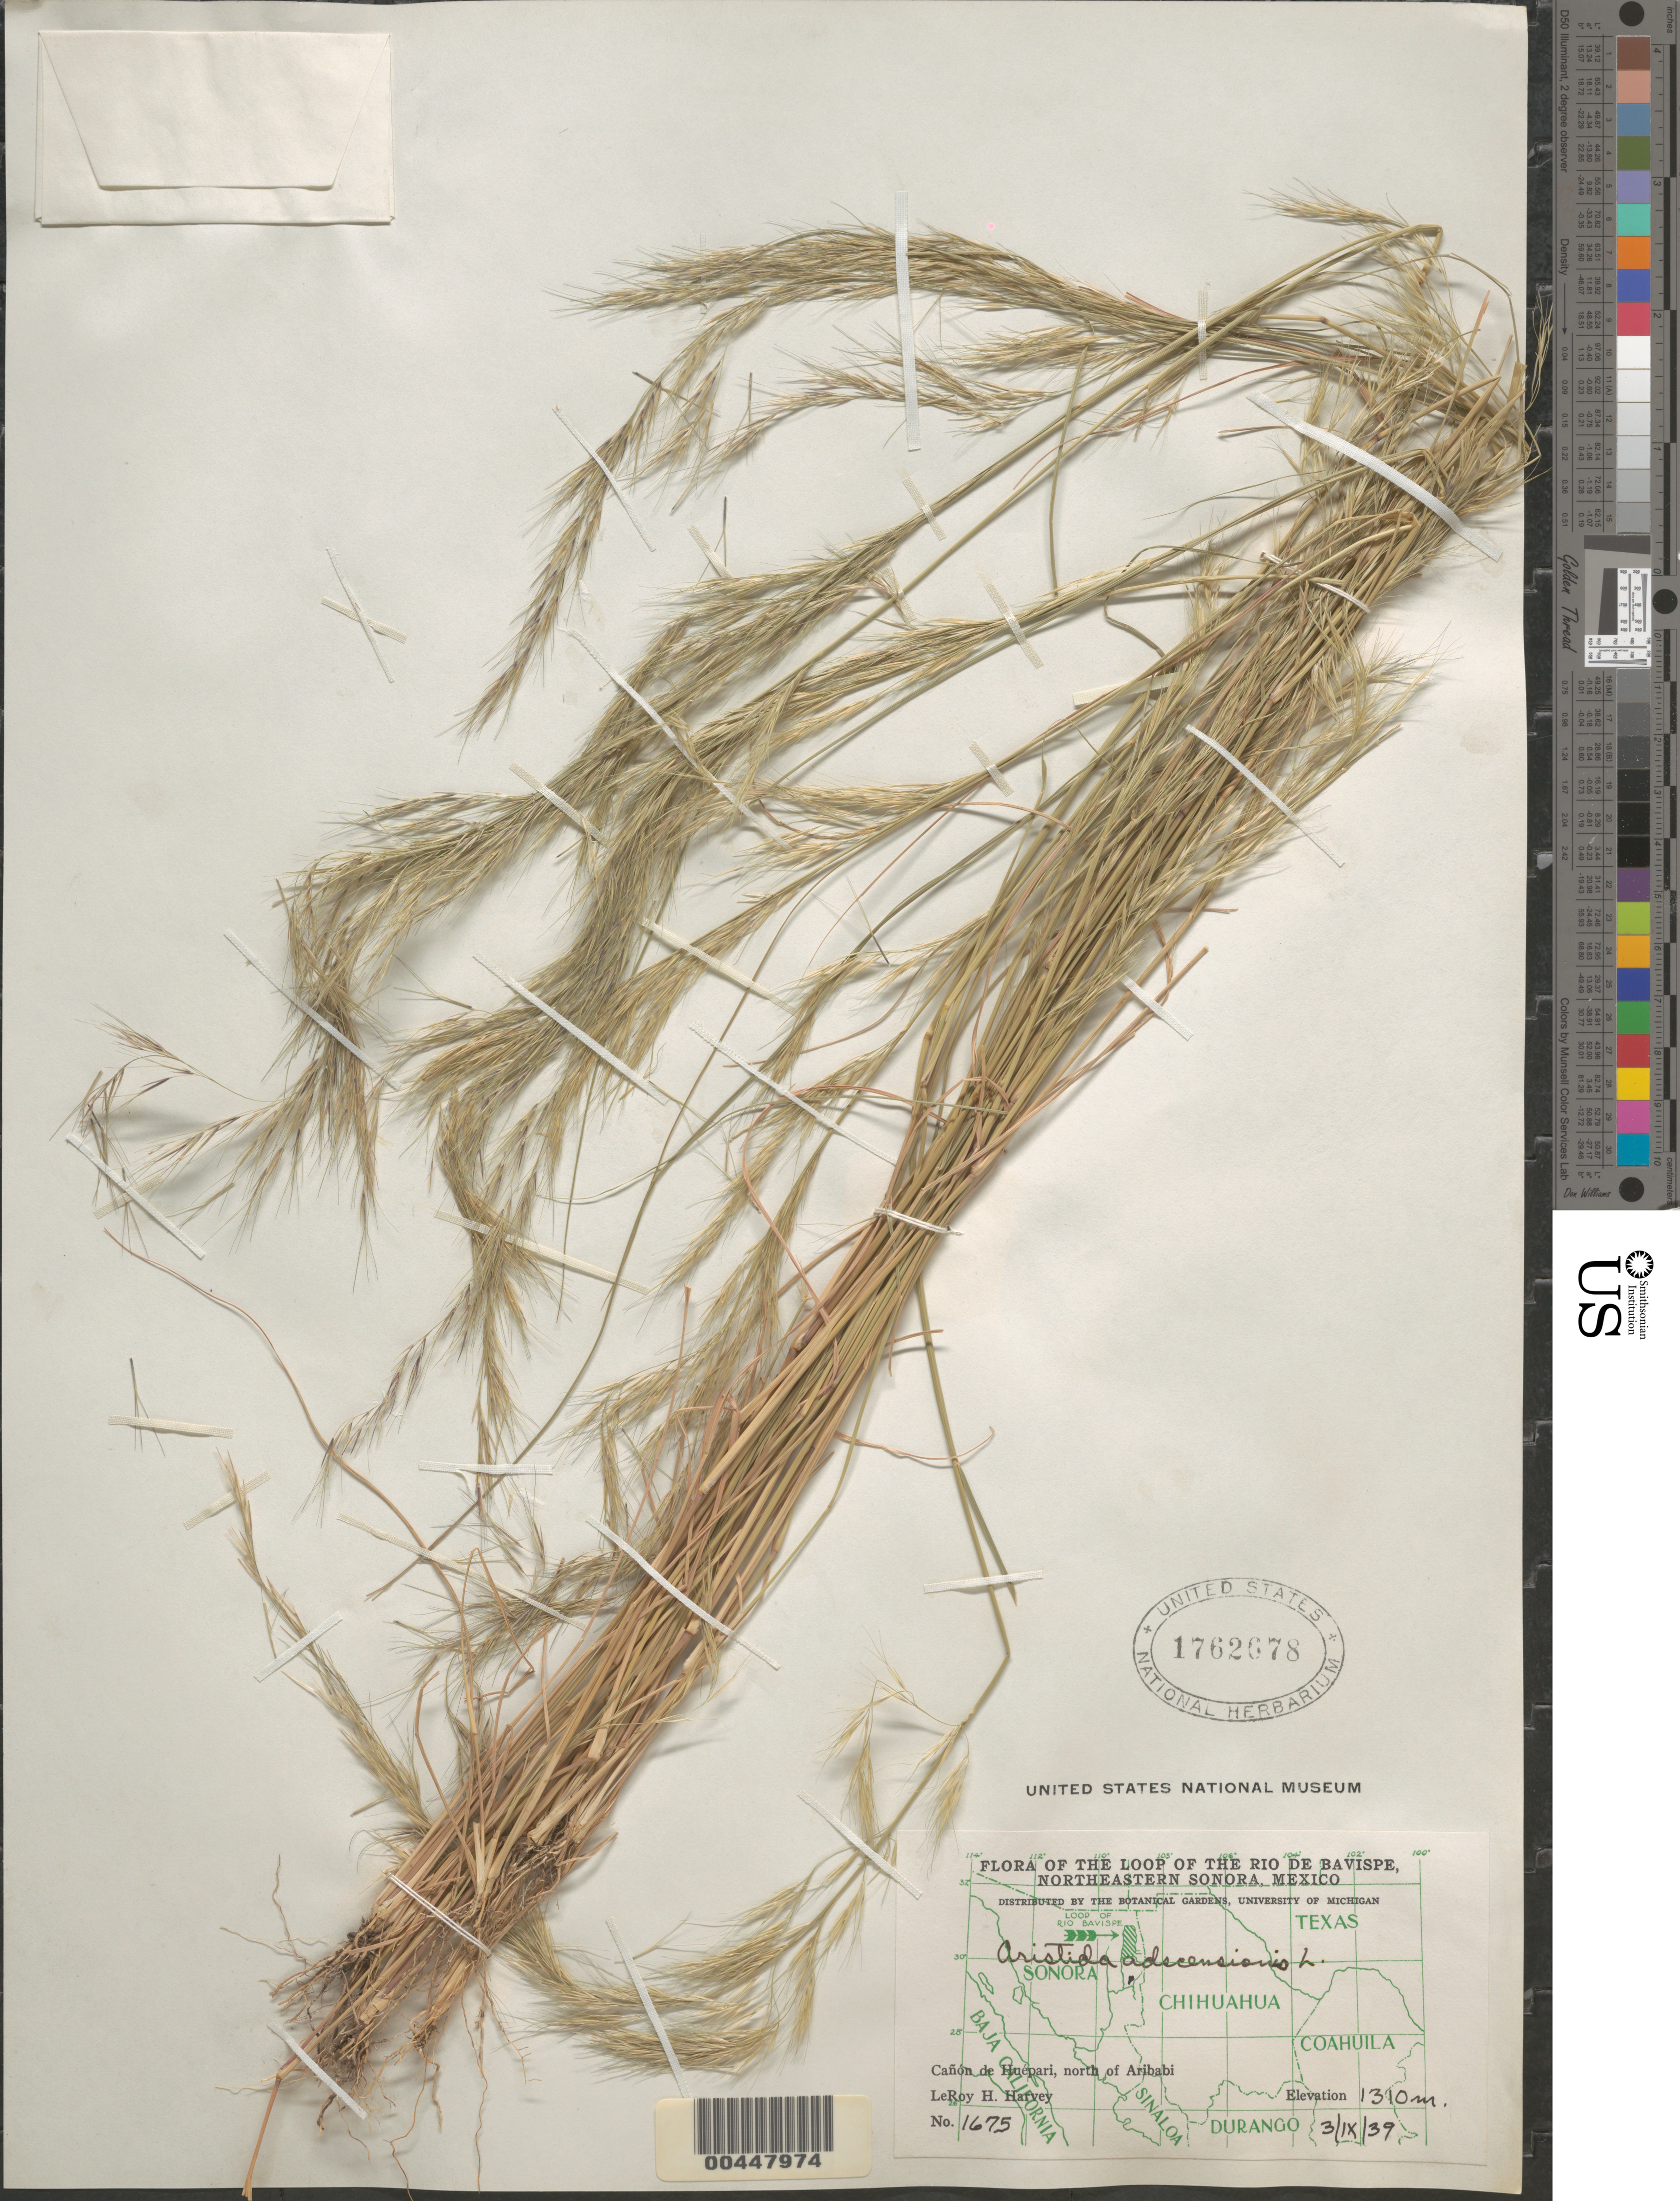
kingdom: Plantae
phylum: Tracheophyta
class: Liliopsida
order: Poales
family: Poaceae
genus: Aristida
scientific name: Aristida adscensionis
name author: L.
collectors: L. H. Harvey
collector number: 1675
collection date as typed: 3 Sep 1939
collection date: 1939-09-03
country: Mexico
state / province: Sinaloa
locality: Loop of the Rio de Bavispe, NE Sonora, Cañon de Huénari, N of Aribabi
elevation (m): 1310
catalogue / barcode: US 1762678